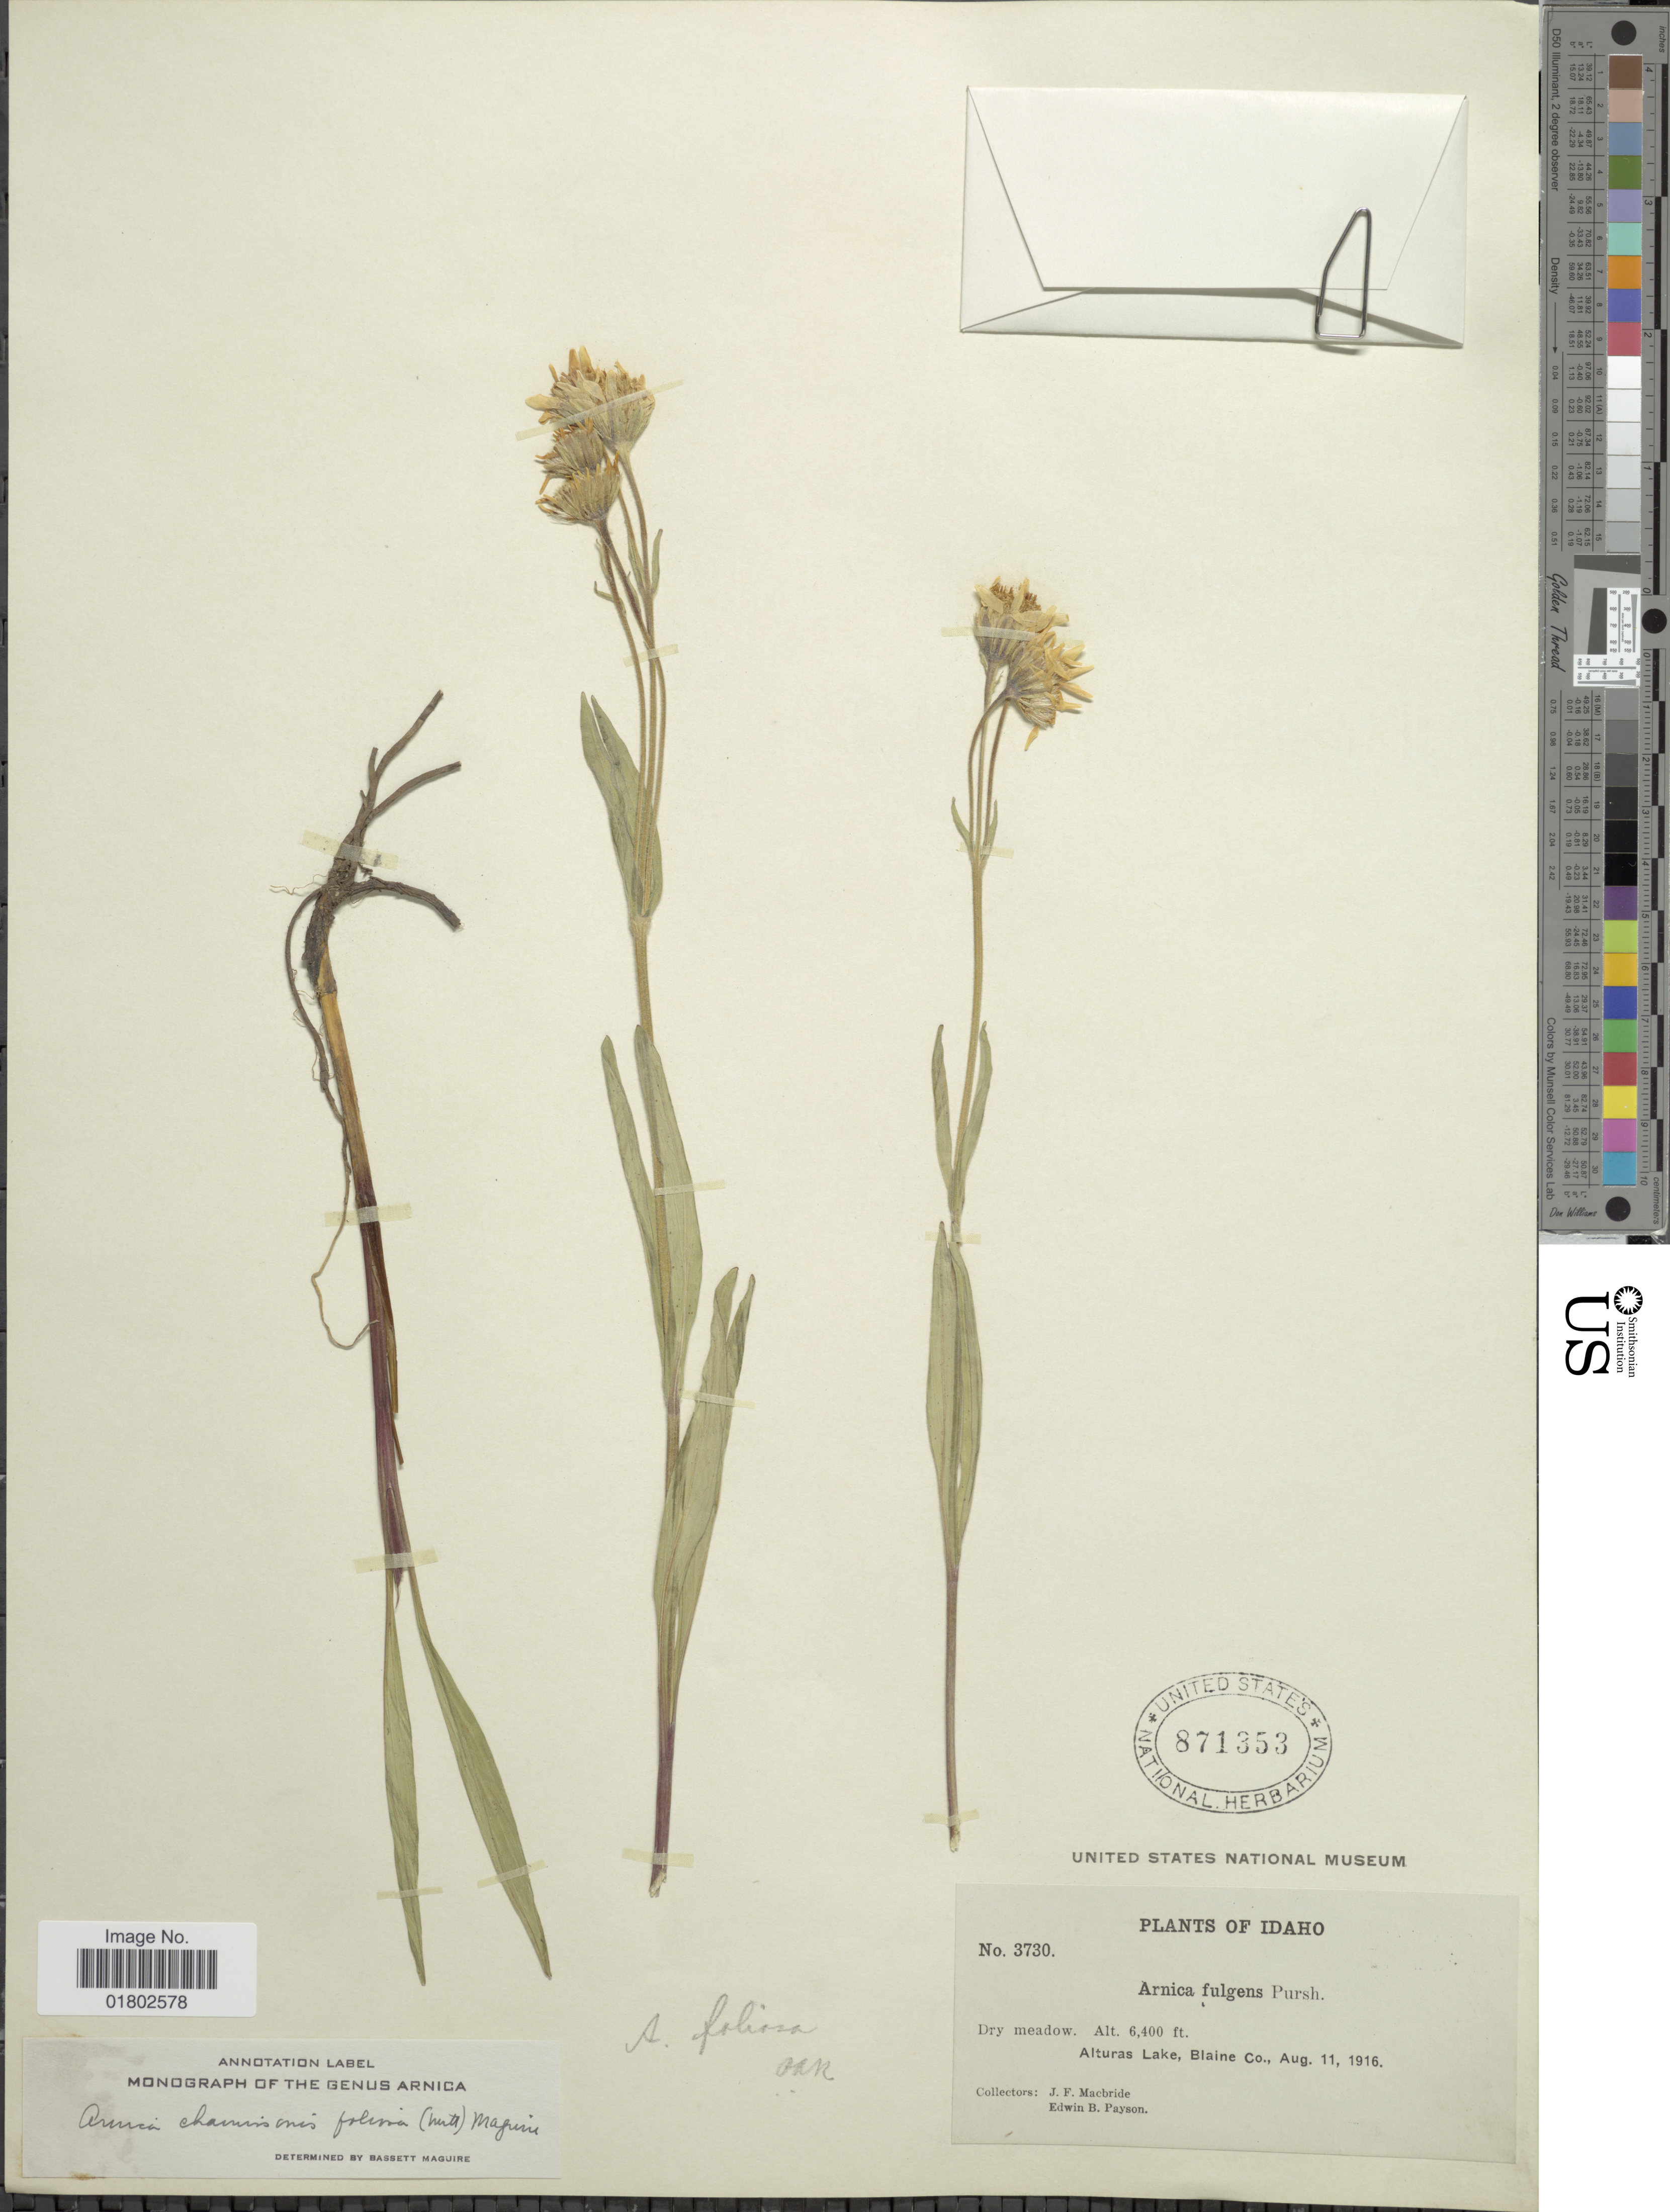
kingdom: Plantae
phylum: Tracheophyta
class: Magnoliopsida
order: Asterales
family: Asteraceae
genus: Arnica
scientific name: Arnica chamissonis subsp. foliosa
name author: (Nutt.) Maguire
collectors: J. F. Macbride & E. B. Payson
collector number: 3730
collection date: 1916-08-11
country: United States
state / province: Idaho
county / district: Blaine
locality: Alturas Lake.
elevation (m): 1951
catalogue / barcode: US 871353